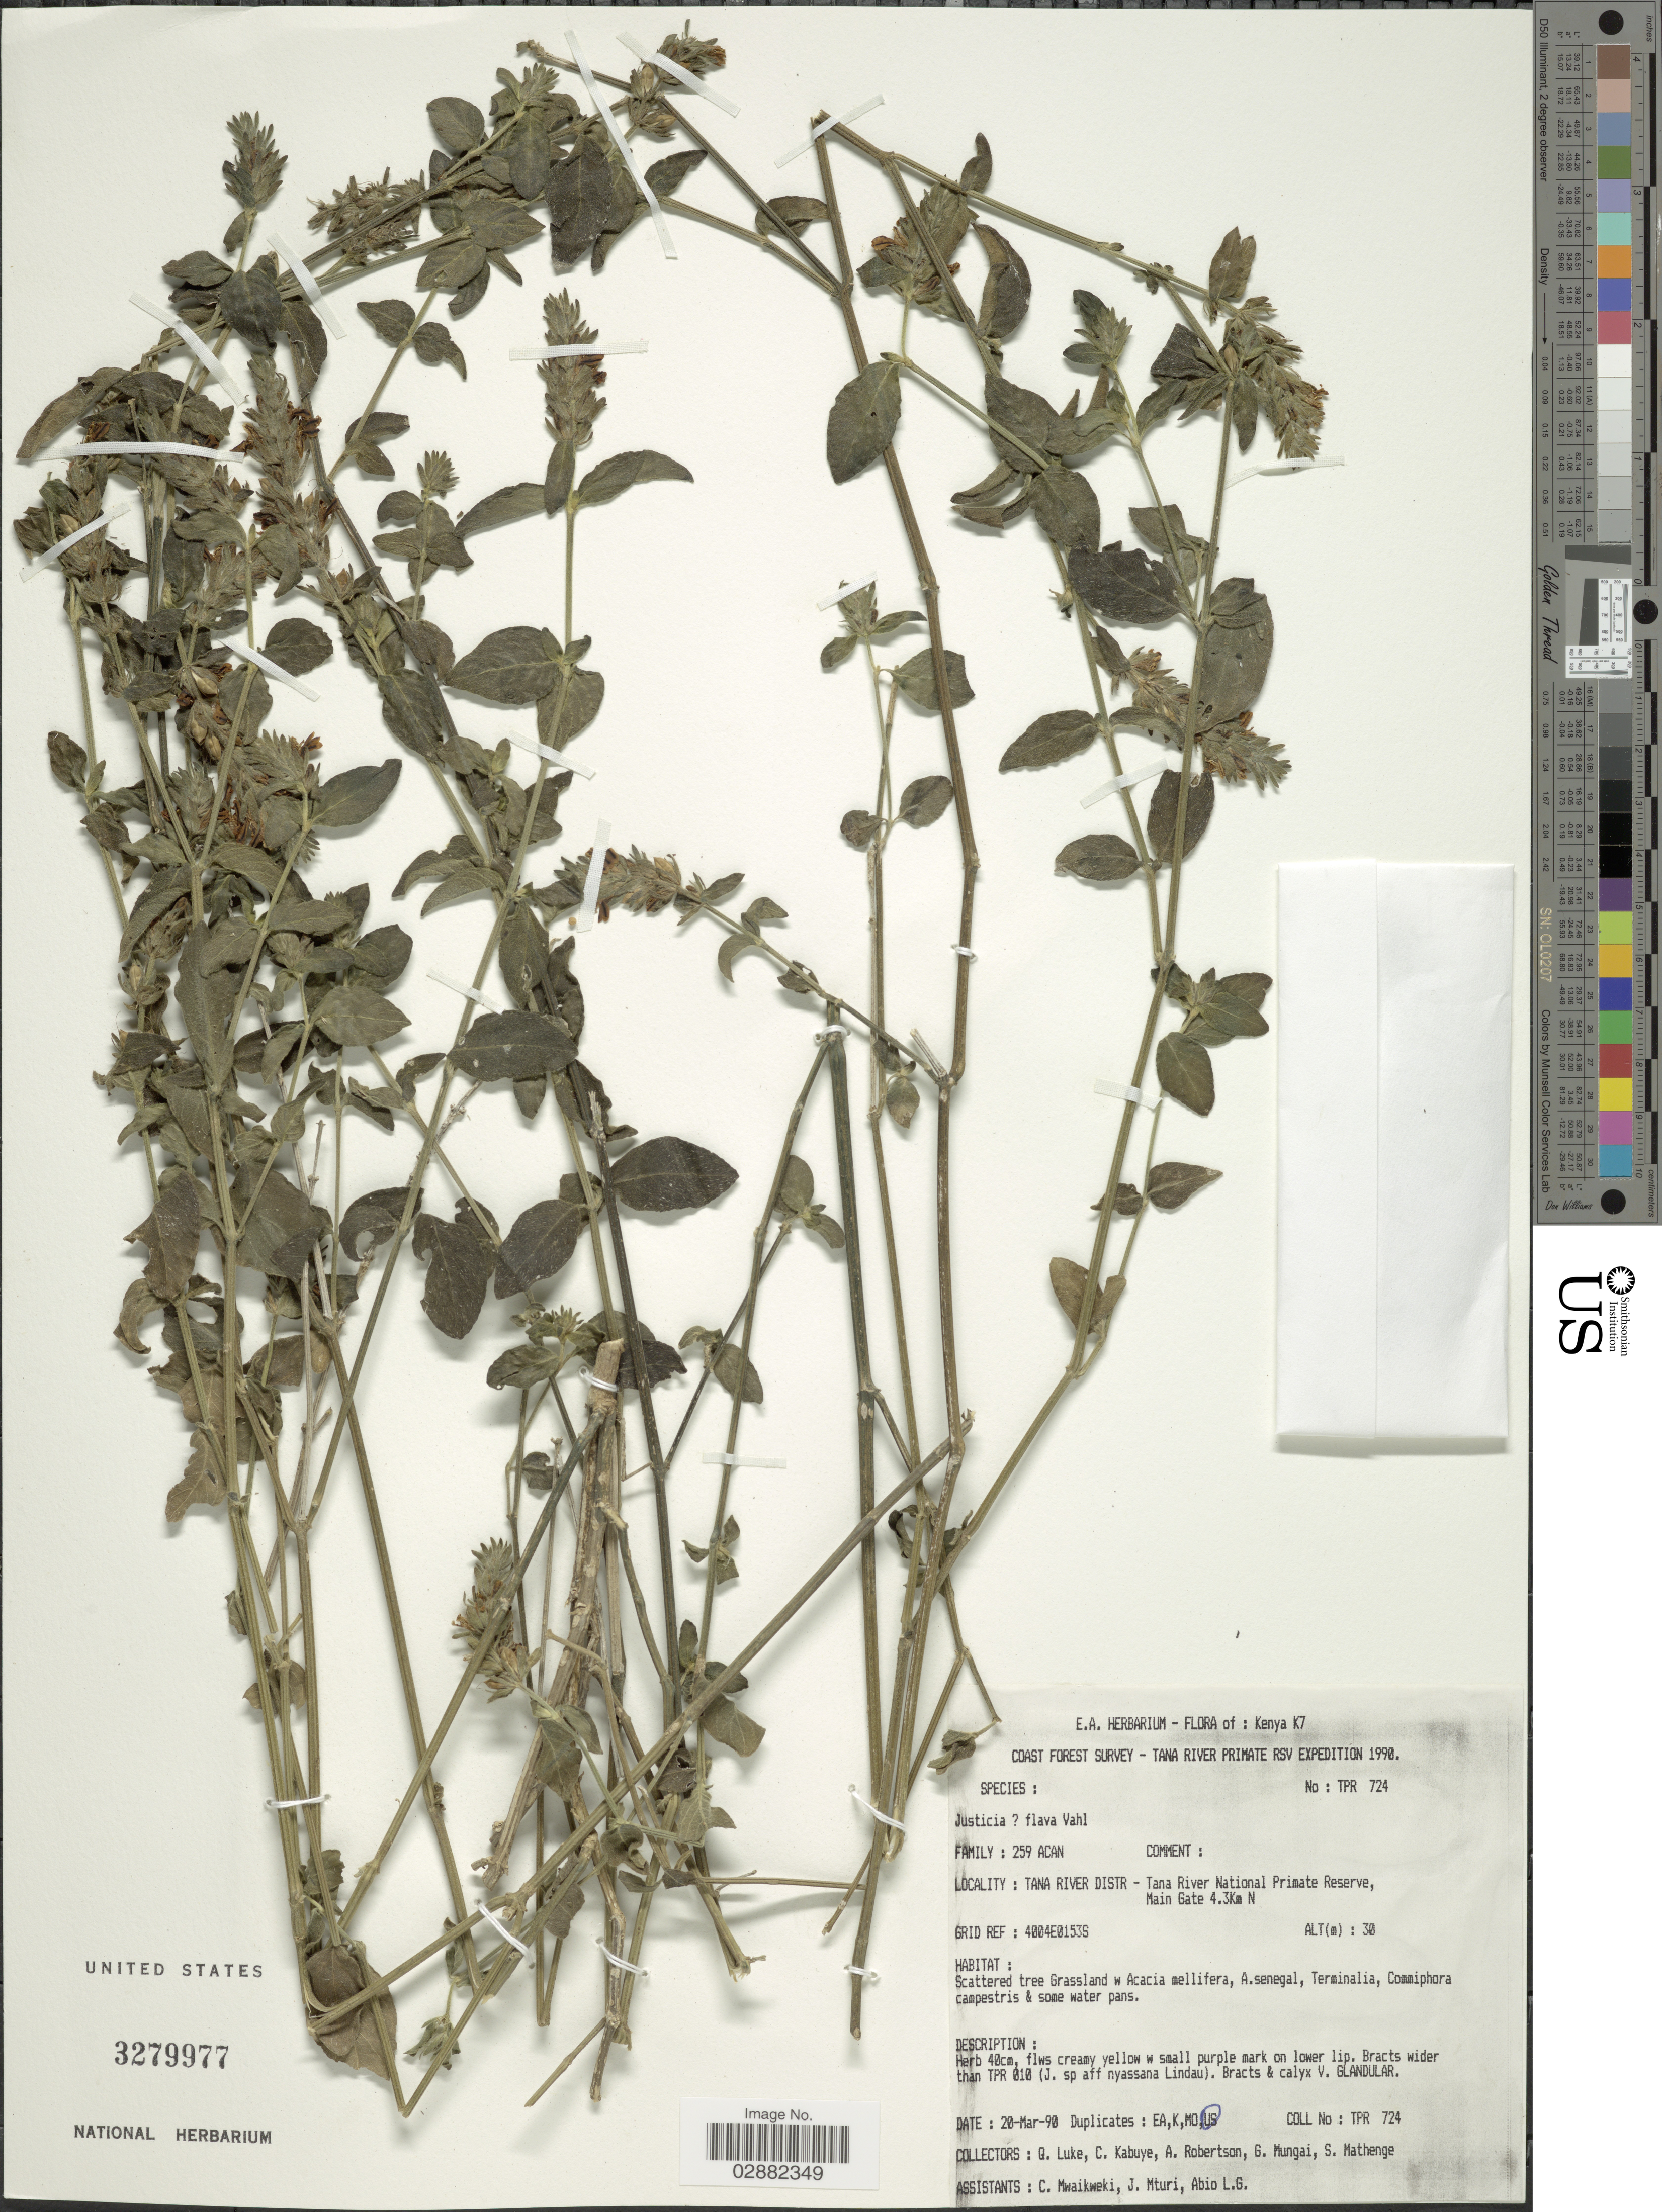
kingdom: Plantae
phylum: Tracheophyta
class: Magnoliopsida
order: Lamiales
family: Acanthaceae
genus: Justicia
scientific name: Justicia flava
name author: (Forssk.) Vahl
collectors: Q. Luke, C. Kabuye, A. Robertson, G. Mungai & et al.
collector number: TPR724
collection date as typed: Transcribed d/m/y: 20/3/90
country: Kenya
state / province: Tana River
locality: Kenya K7. Tana River Distr - Tana River National Primate Reserve, Main Gate 4.3Km N. Grid Ref: 4004E0153S.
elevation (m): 30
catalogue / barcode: US 3279977